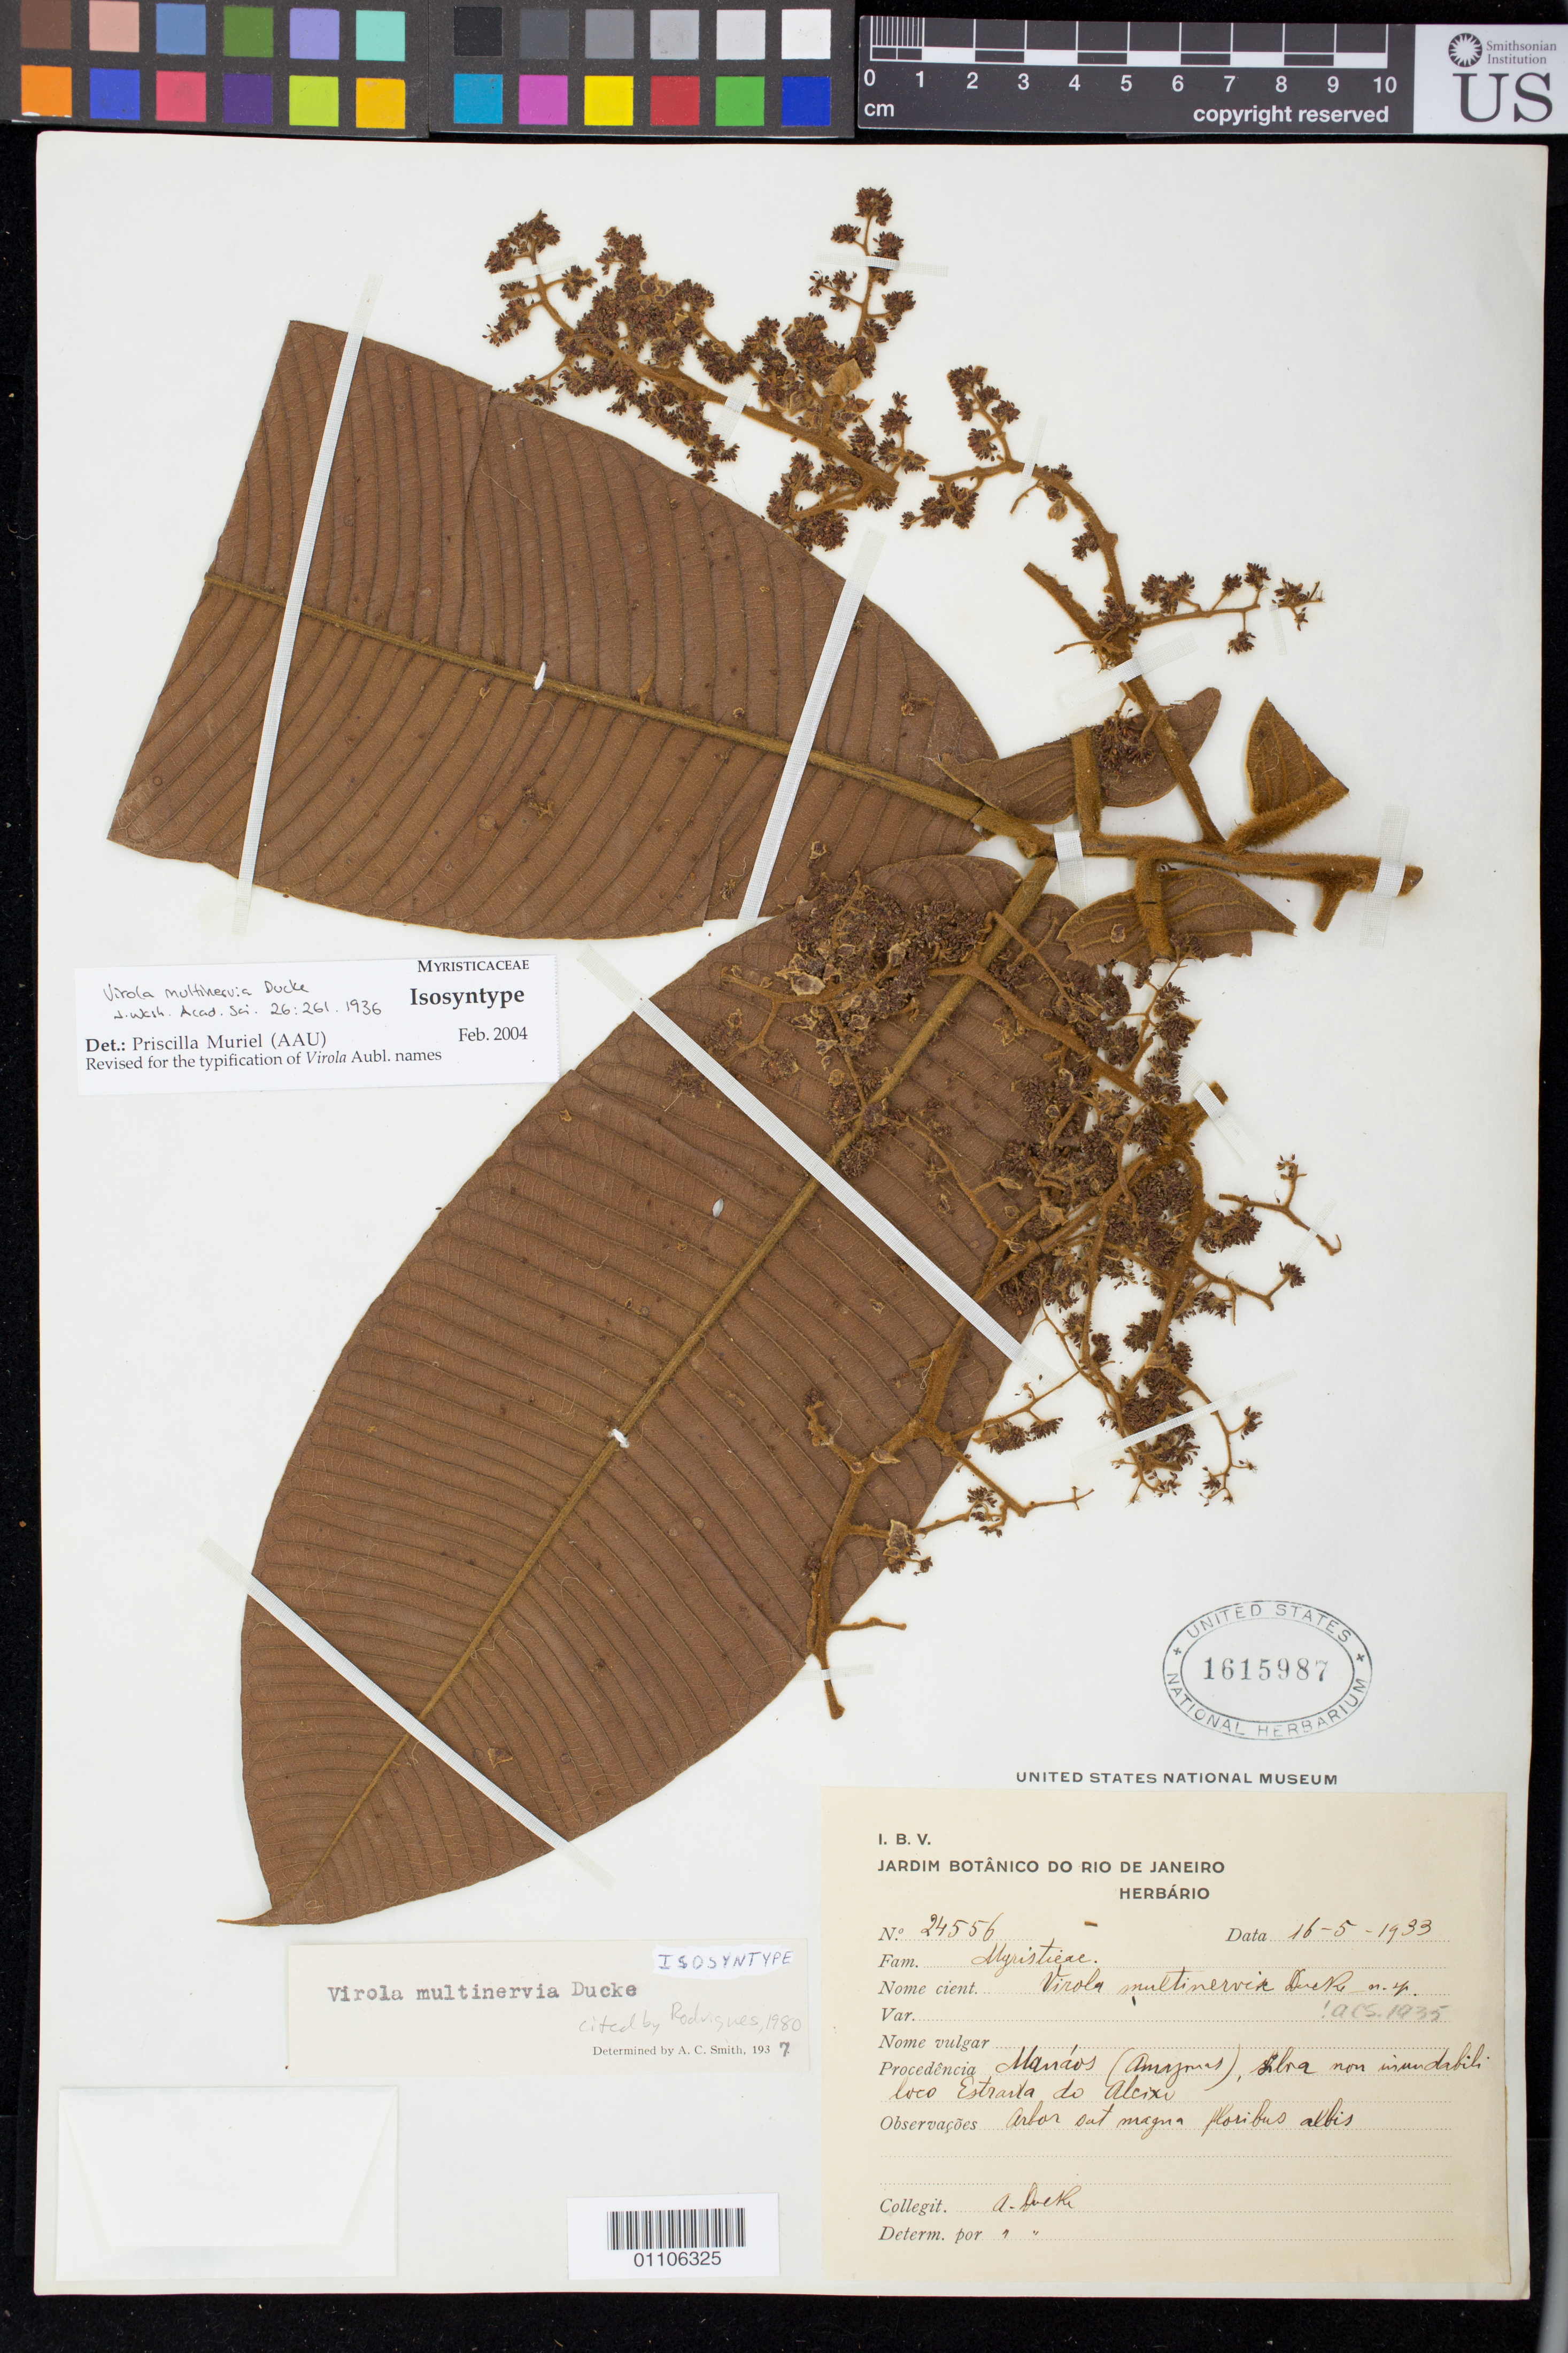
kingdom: Plantae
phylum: Tracheophyta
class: Magnoliopsida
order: Magnoliales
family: Myristicaceae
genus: Virola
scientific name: Virola multinervia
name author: Ducke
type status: Isosyntype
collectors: A. Ducke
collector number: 24556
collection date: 1933-05-16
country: Brazil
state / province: Amazonas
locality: Manáos (Amazonas), silva non inundabili loco Estrada do Aleixo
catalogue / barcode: US 1615987